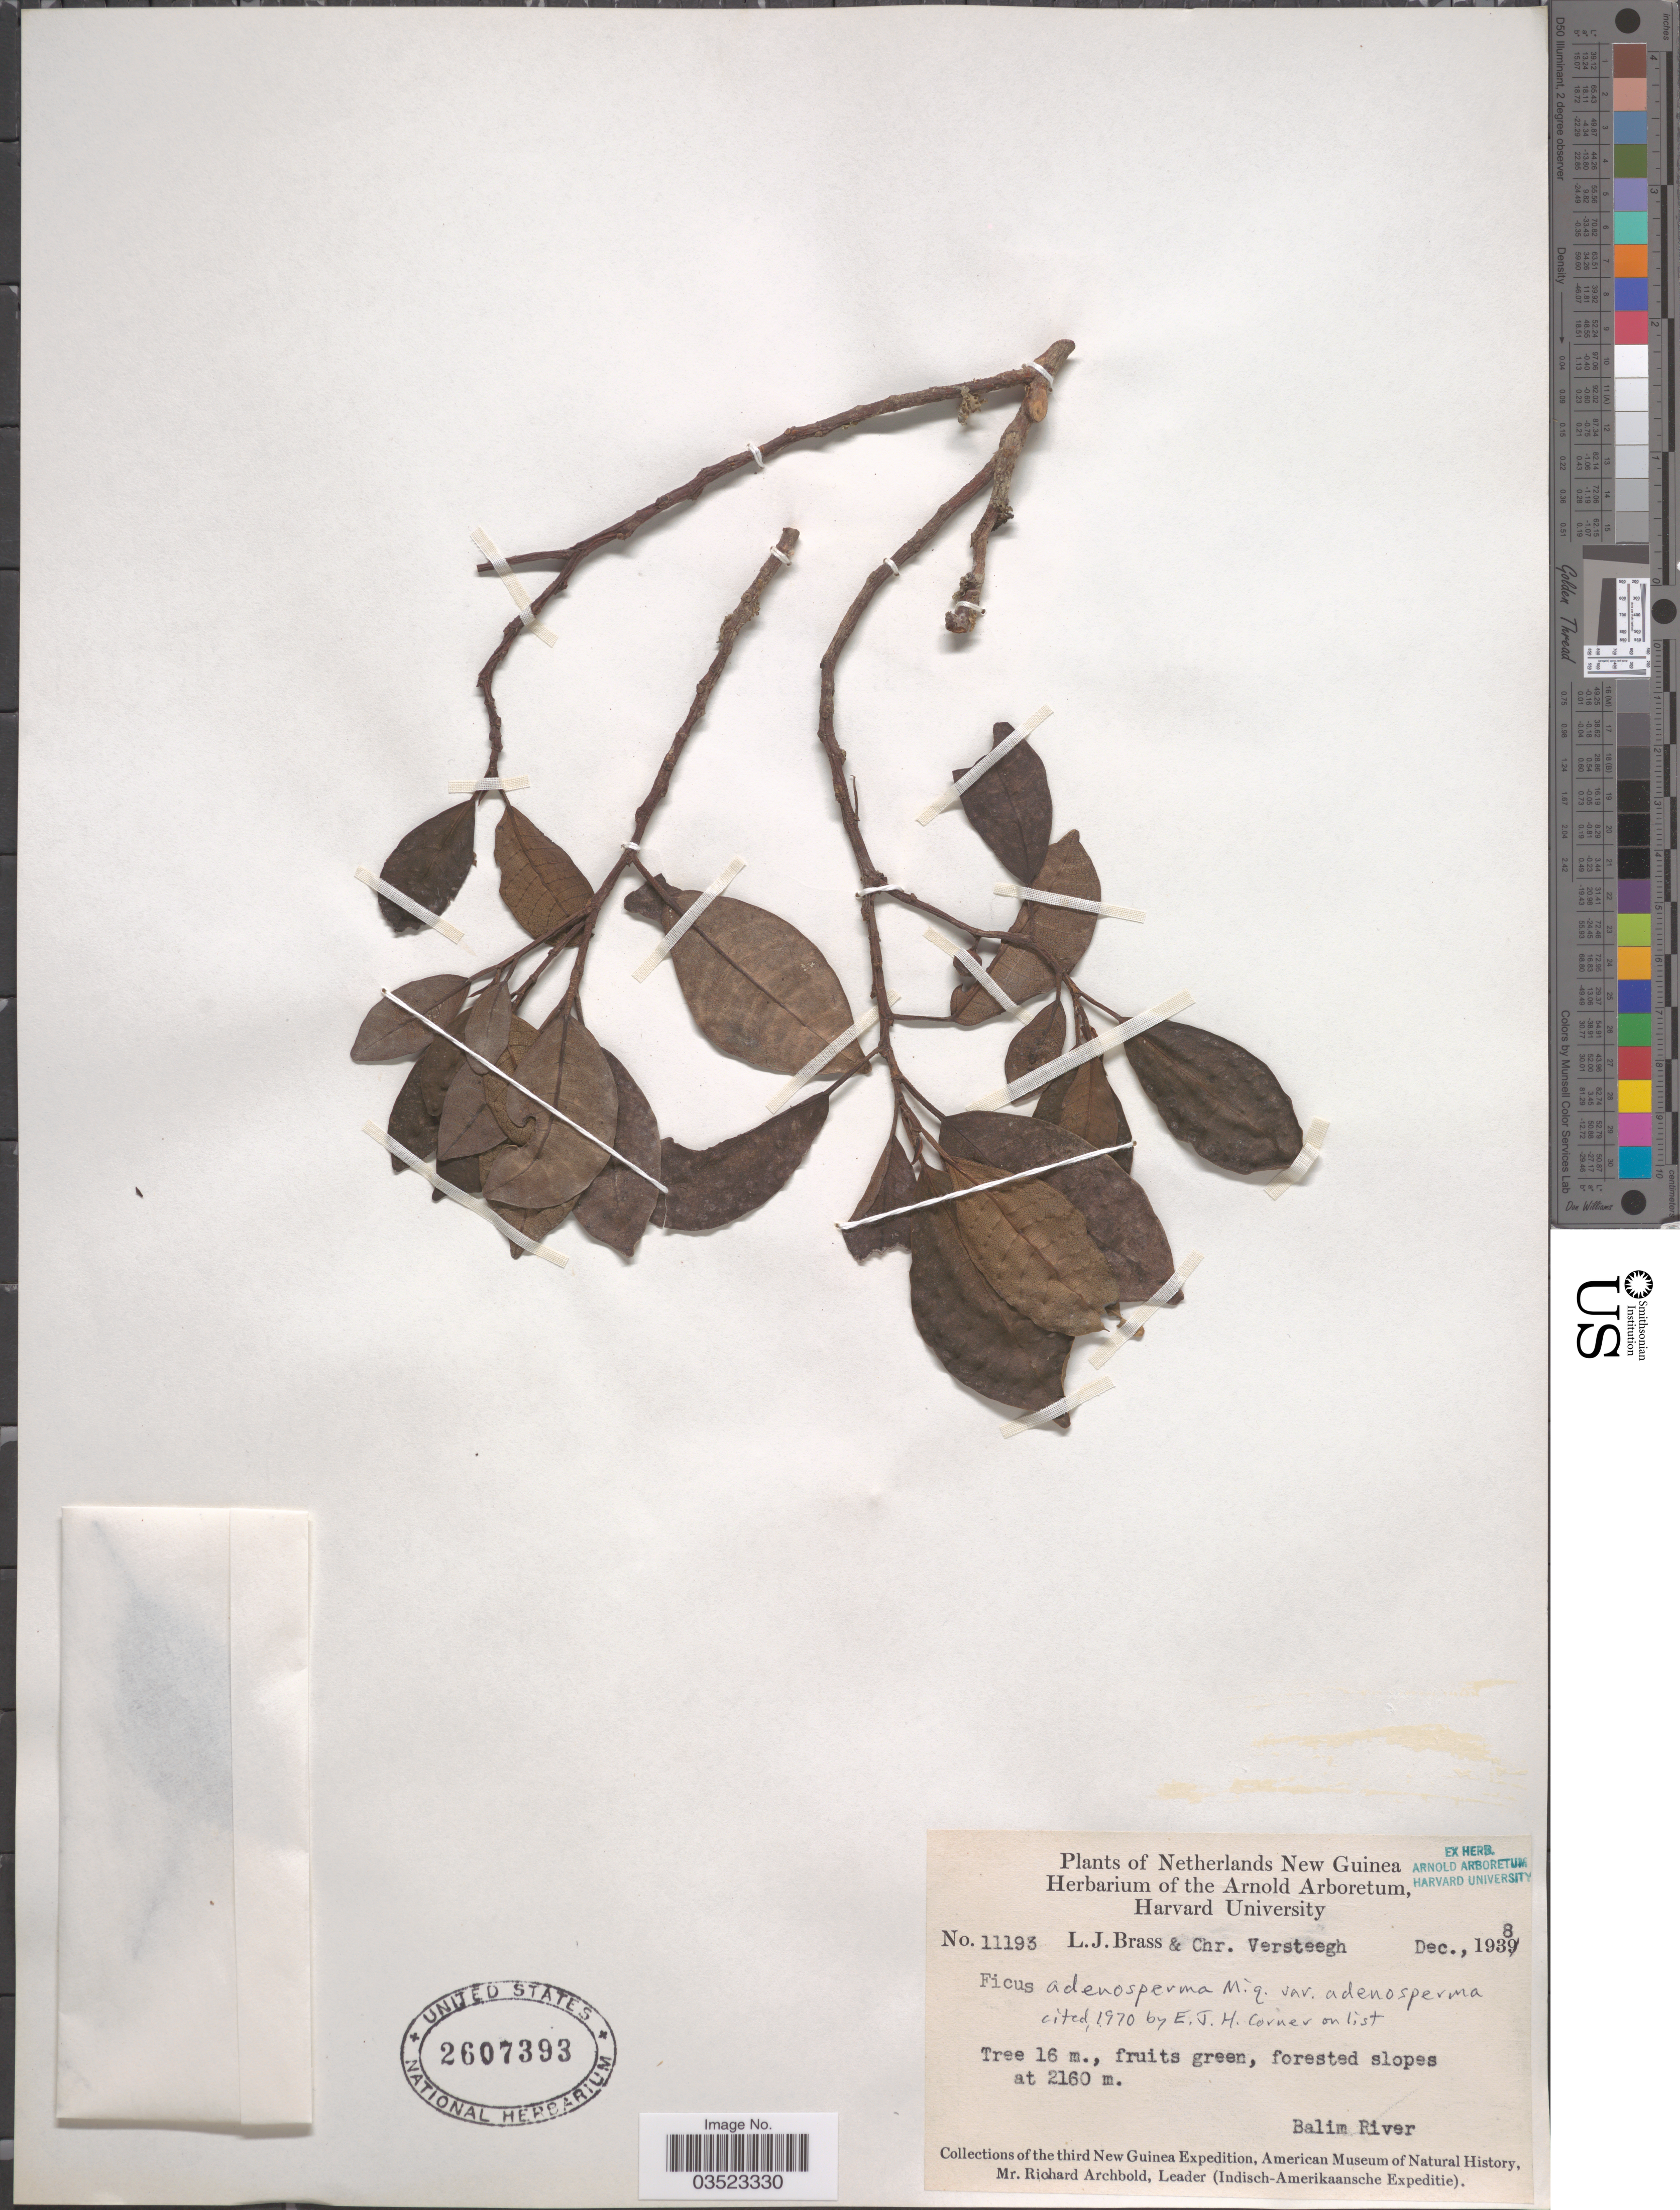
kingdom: Plantae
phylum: Tracheophyta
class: Magnoliopsida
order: Rosales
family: Moraceae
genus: Ficus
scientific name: Ficus adenosperma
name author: Miq.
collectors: L. J. Brass & C. Versteegh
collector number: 11193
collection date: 1938-12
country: Indonesia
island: New Guinea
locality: Netherlands New Guinea. Balim River. The third New Guinea Expedition, (Indisch-Amerikaansche Expeditie).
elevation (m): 2160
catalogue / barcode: US 2607393